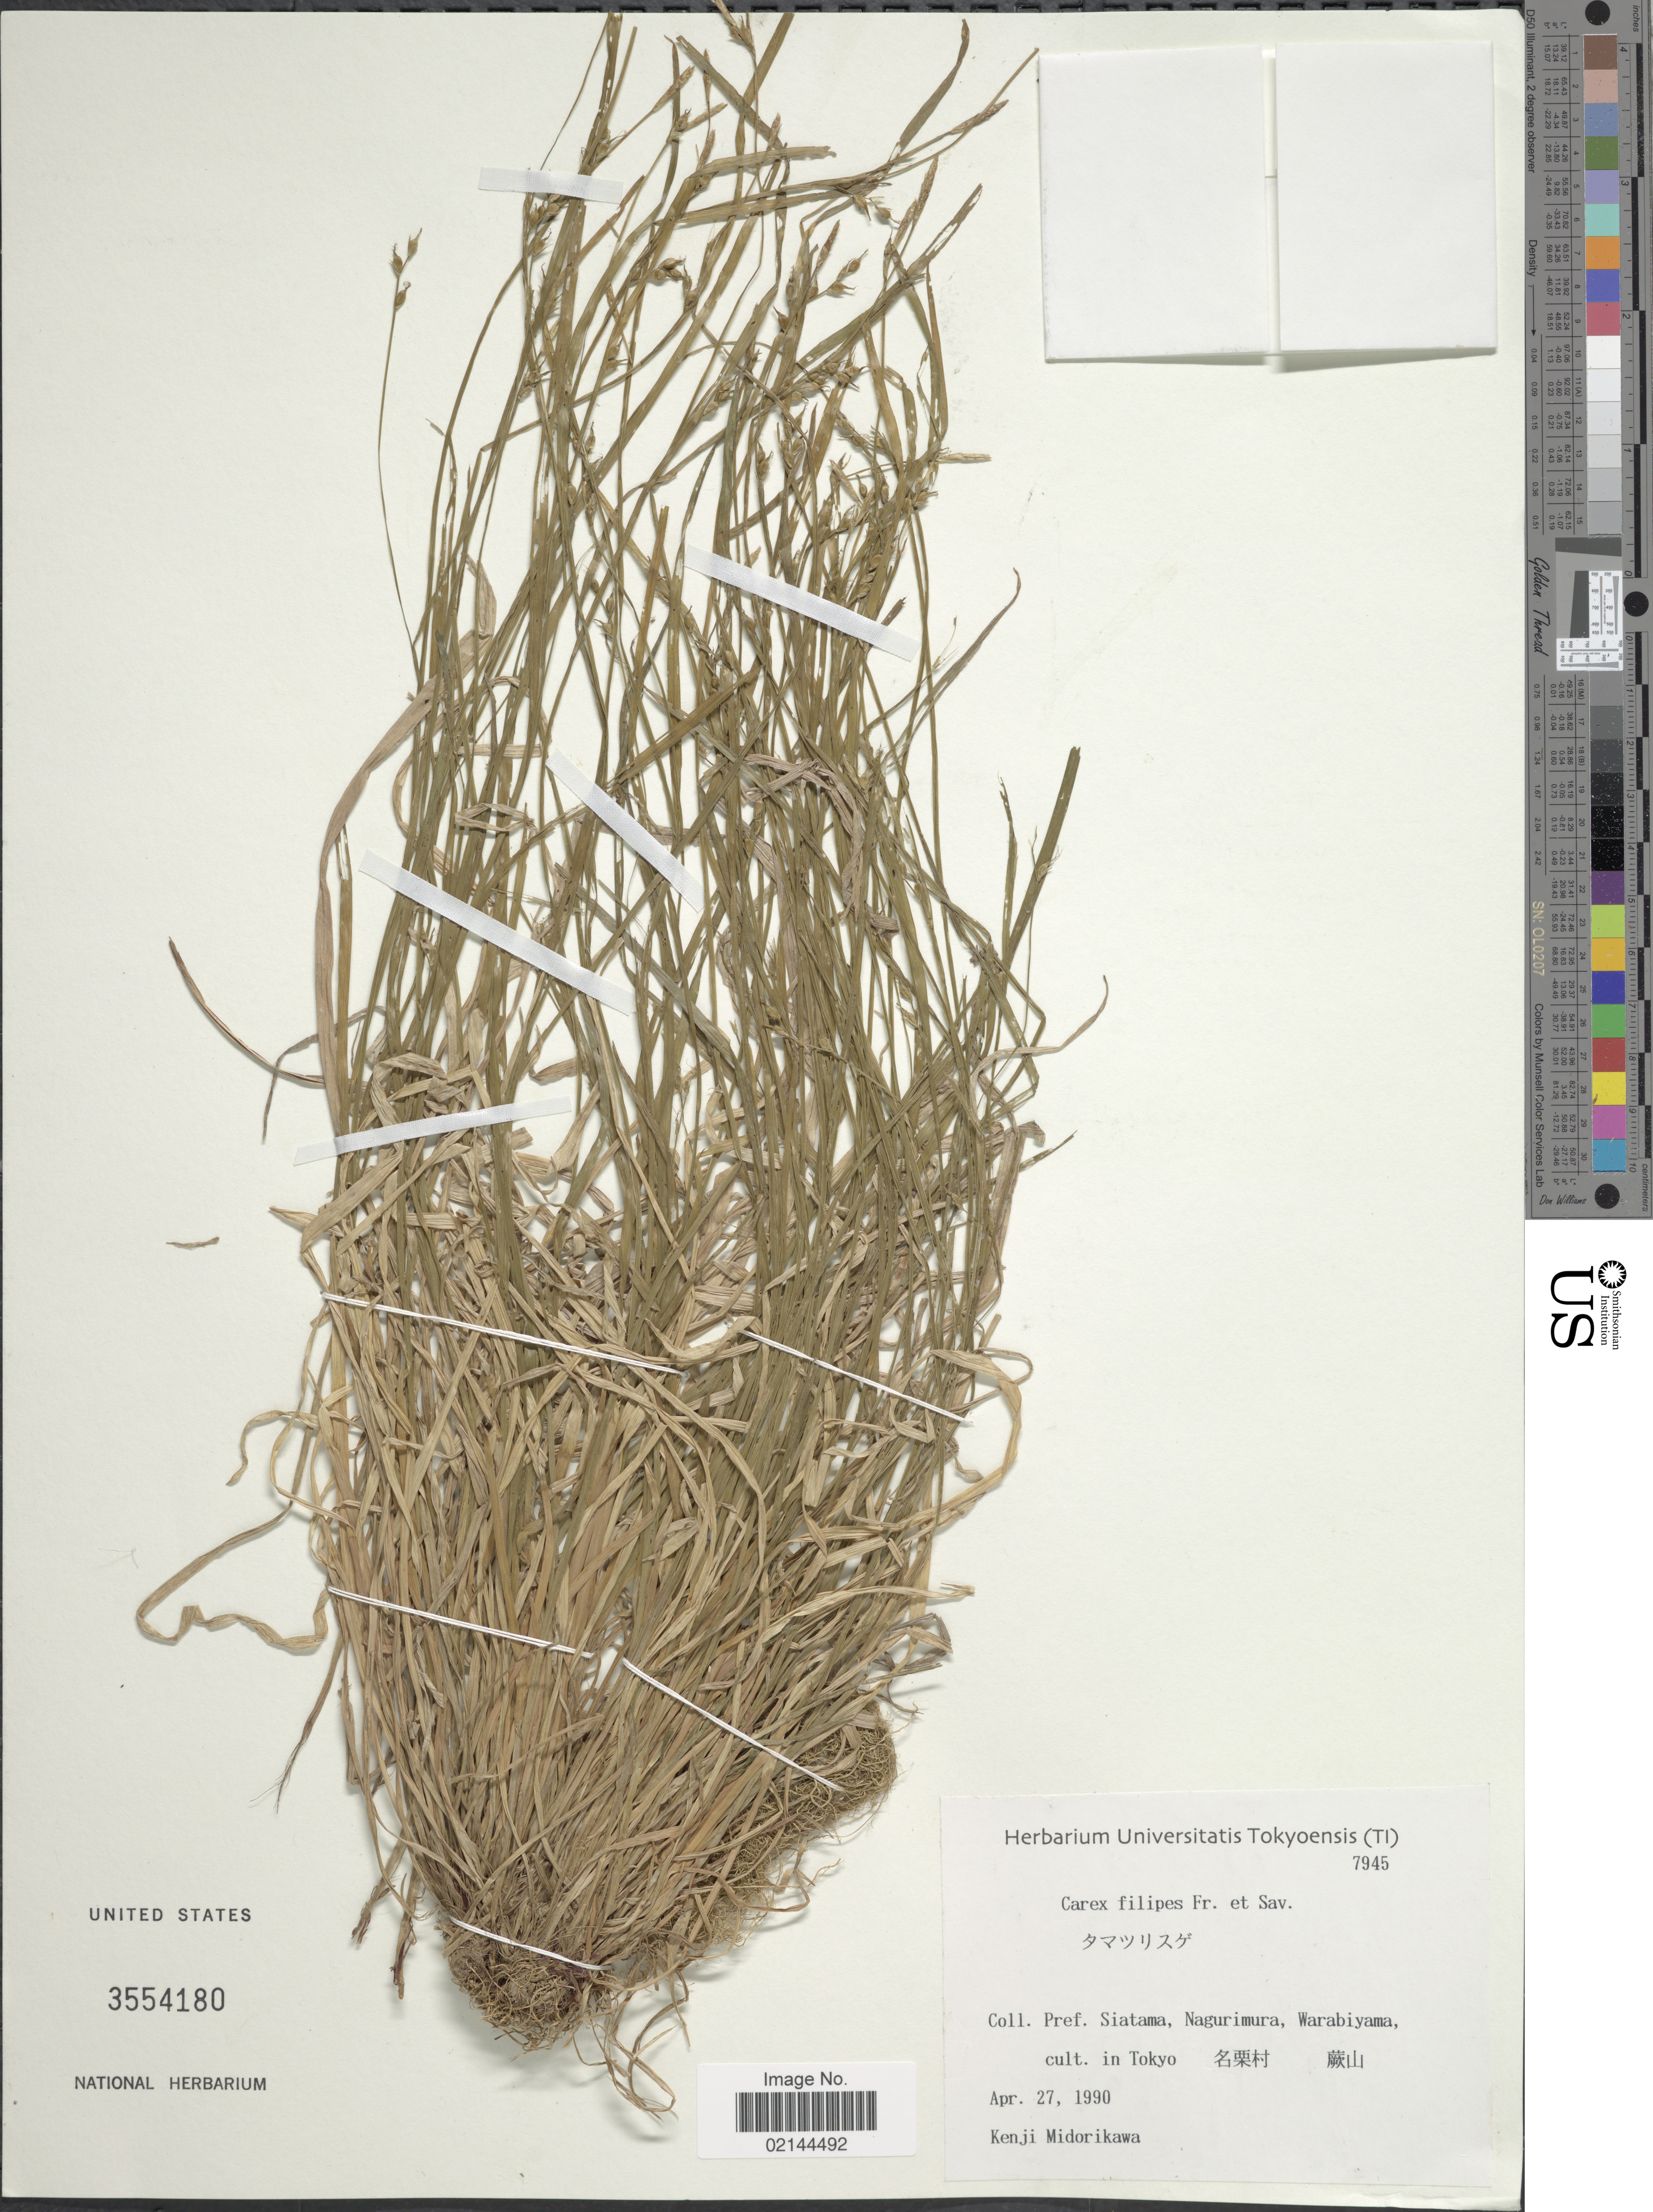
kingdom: Plantae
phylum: Tracheophyta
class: Liliopsida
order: Poales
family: Cyperaceae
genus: Carex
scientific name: Carex filipes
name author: Franch. & Sav.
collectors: K. Midorikawa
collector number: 7945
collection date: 1990-04-27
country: Japan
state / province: Tokyo, Federal City of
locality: Pref. Siatama, Nagurimura, Warabiyama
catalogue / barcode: US 3554180